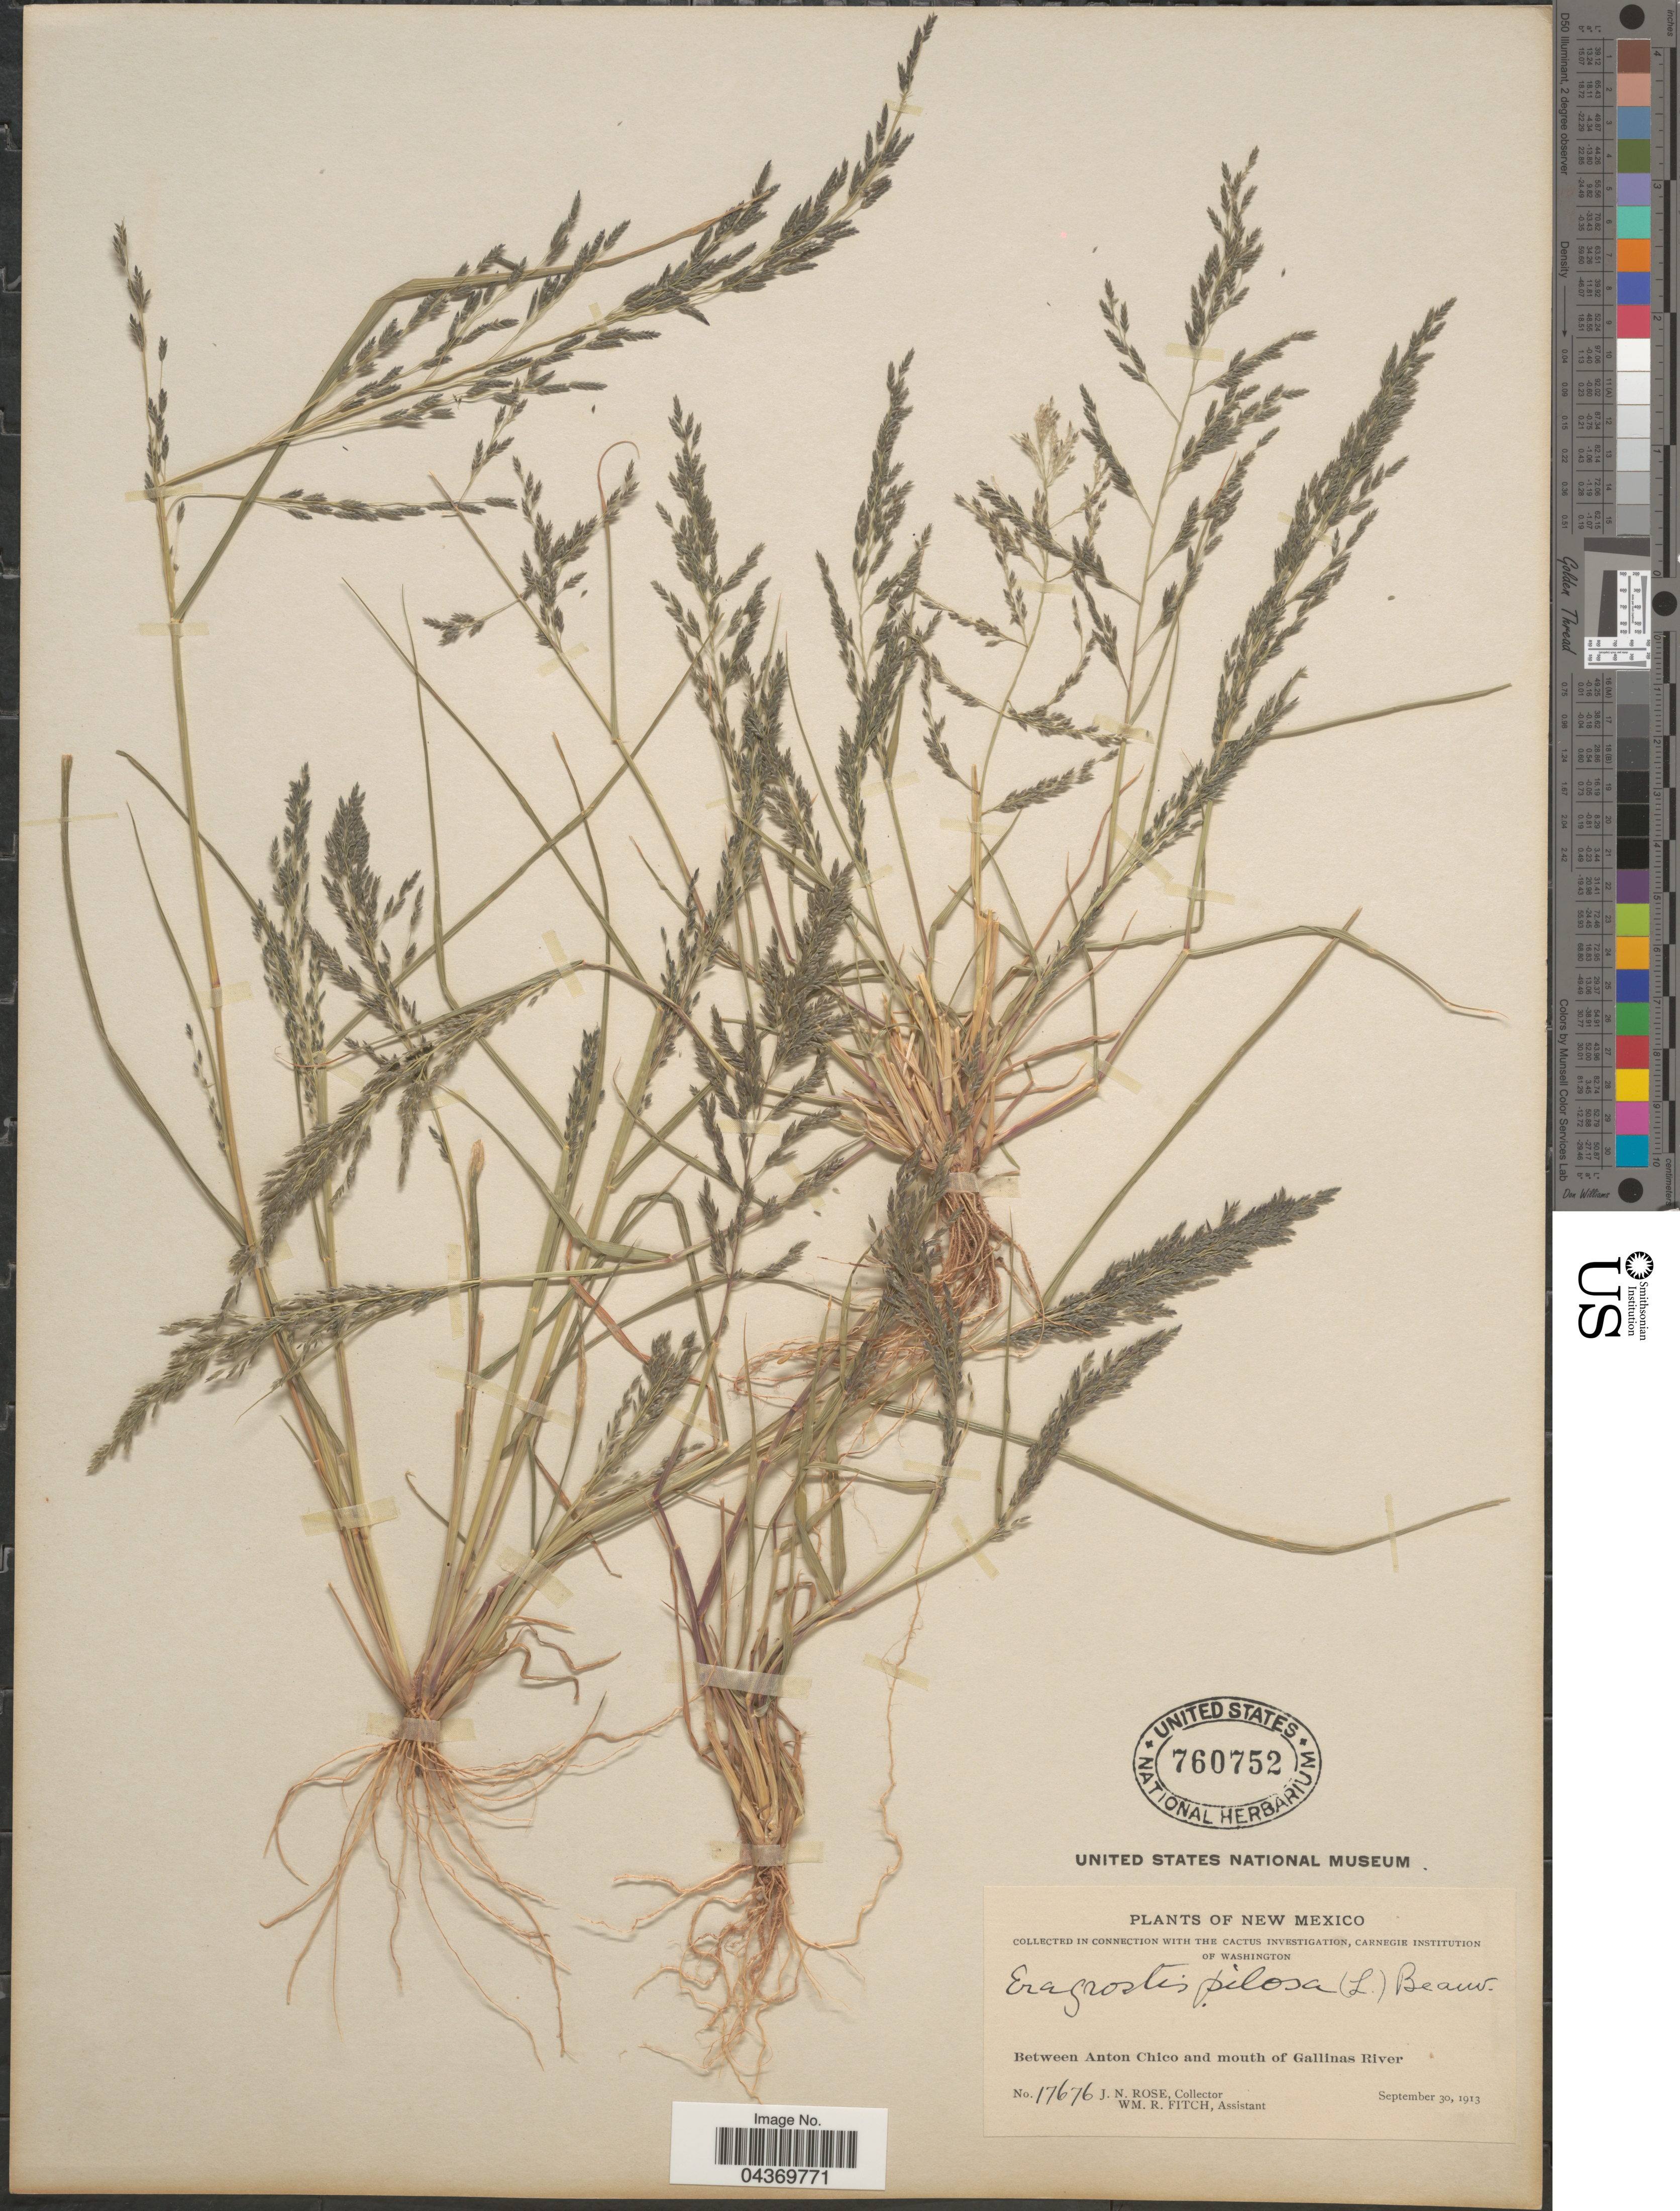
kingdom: Plantae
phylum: Tracheophyta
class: Liliopsida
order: Poales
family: Poaceae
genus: Eragrostis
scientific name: Eragrostis pectinacea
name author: (Michx.) Nees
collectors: J. N. Rose & W. R. Fitch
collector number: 17676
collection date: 1913-09-30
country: United States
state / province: New Mexico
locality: Between Anton Chico and mouth of Gallinas River.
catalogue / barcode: US 760752